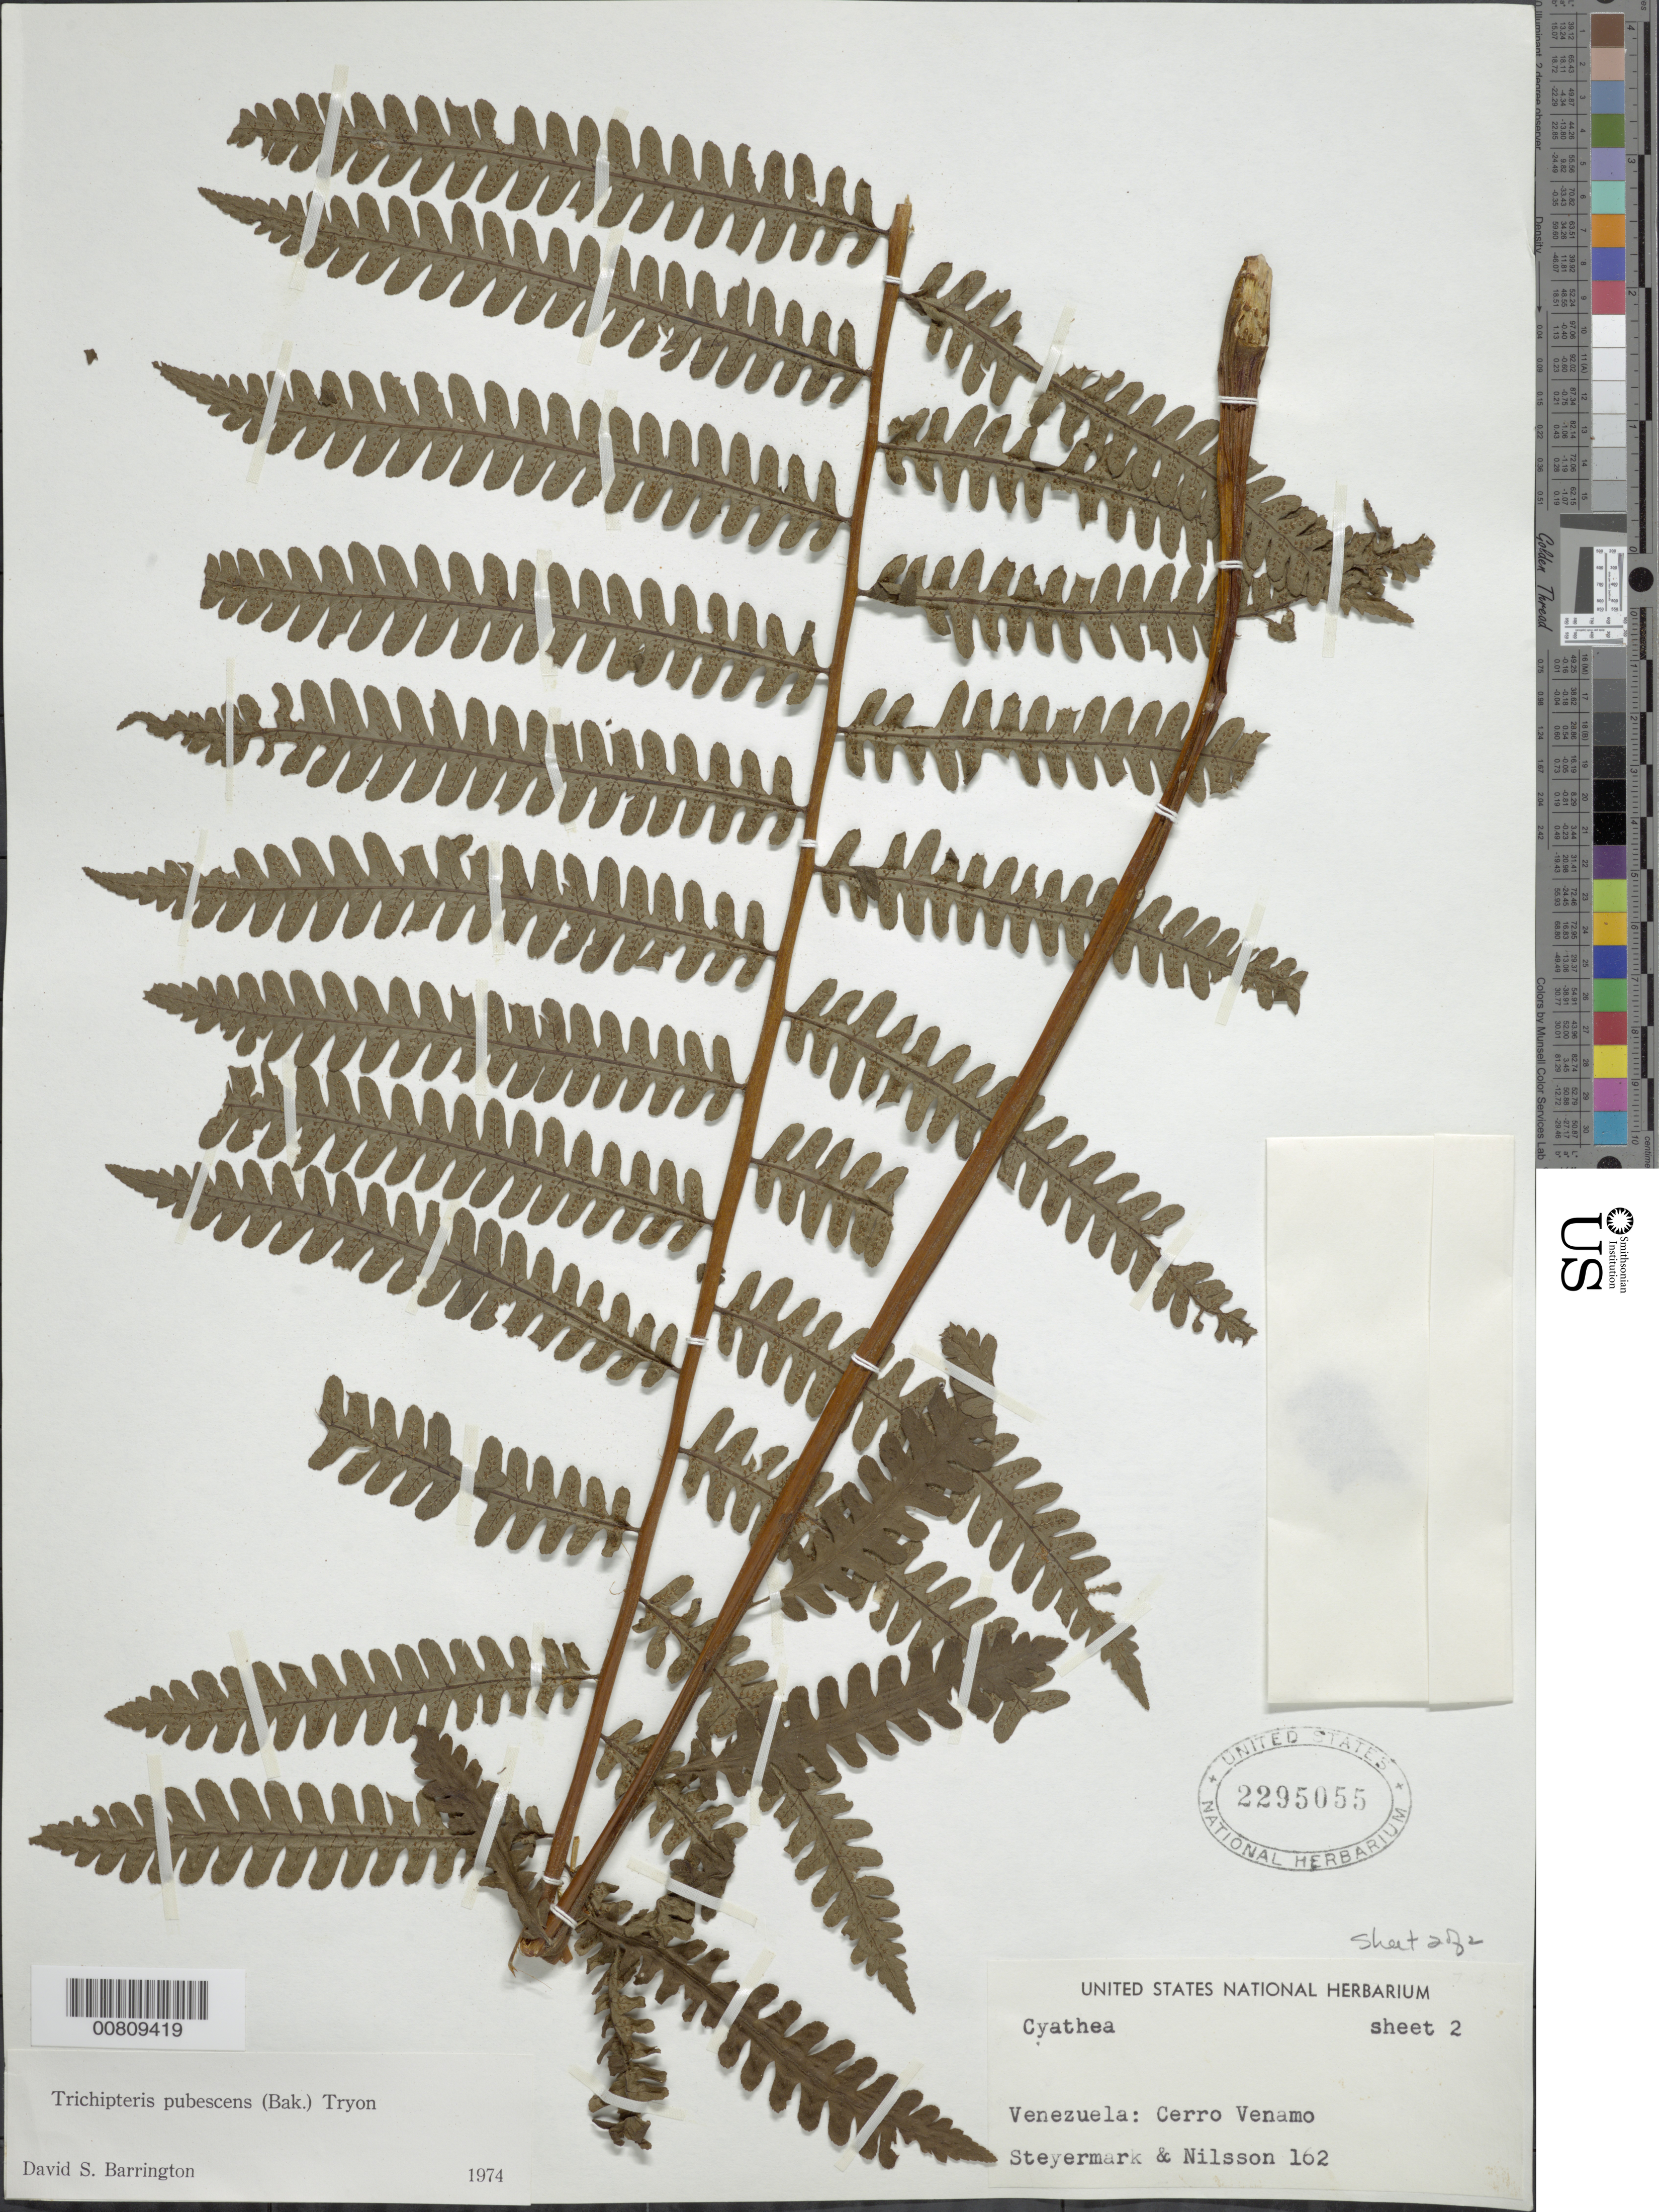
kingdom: Plantae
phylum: Tracheophyta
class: Polypodiopsida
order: Cyatheales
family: Cyatheaceae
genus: Cyathea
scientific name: Cyathea bipinnatifida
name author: (Baker) Domin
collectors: J. Steyermark & Nilsson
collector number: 162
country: Venezuela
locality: Venezuela: Cerro Venamo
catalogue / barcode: US 2295055